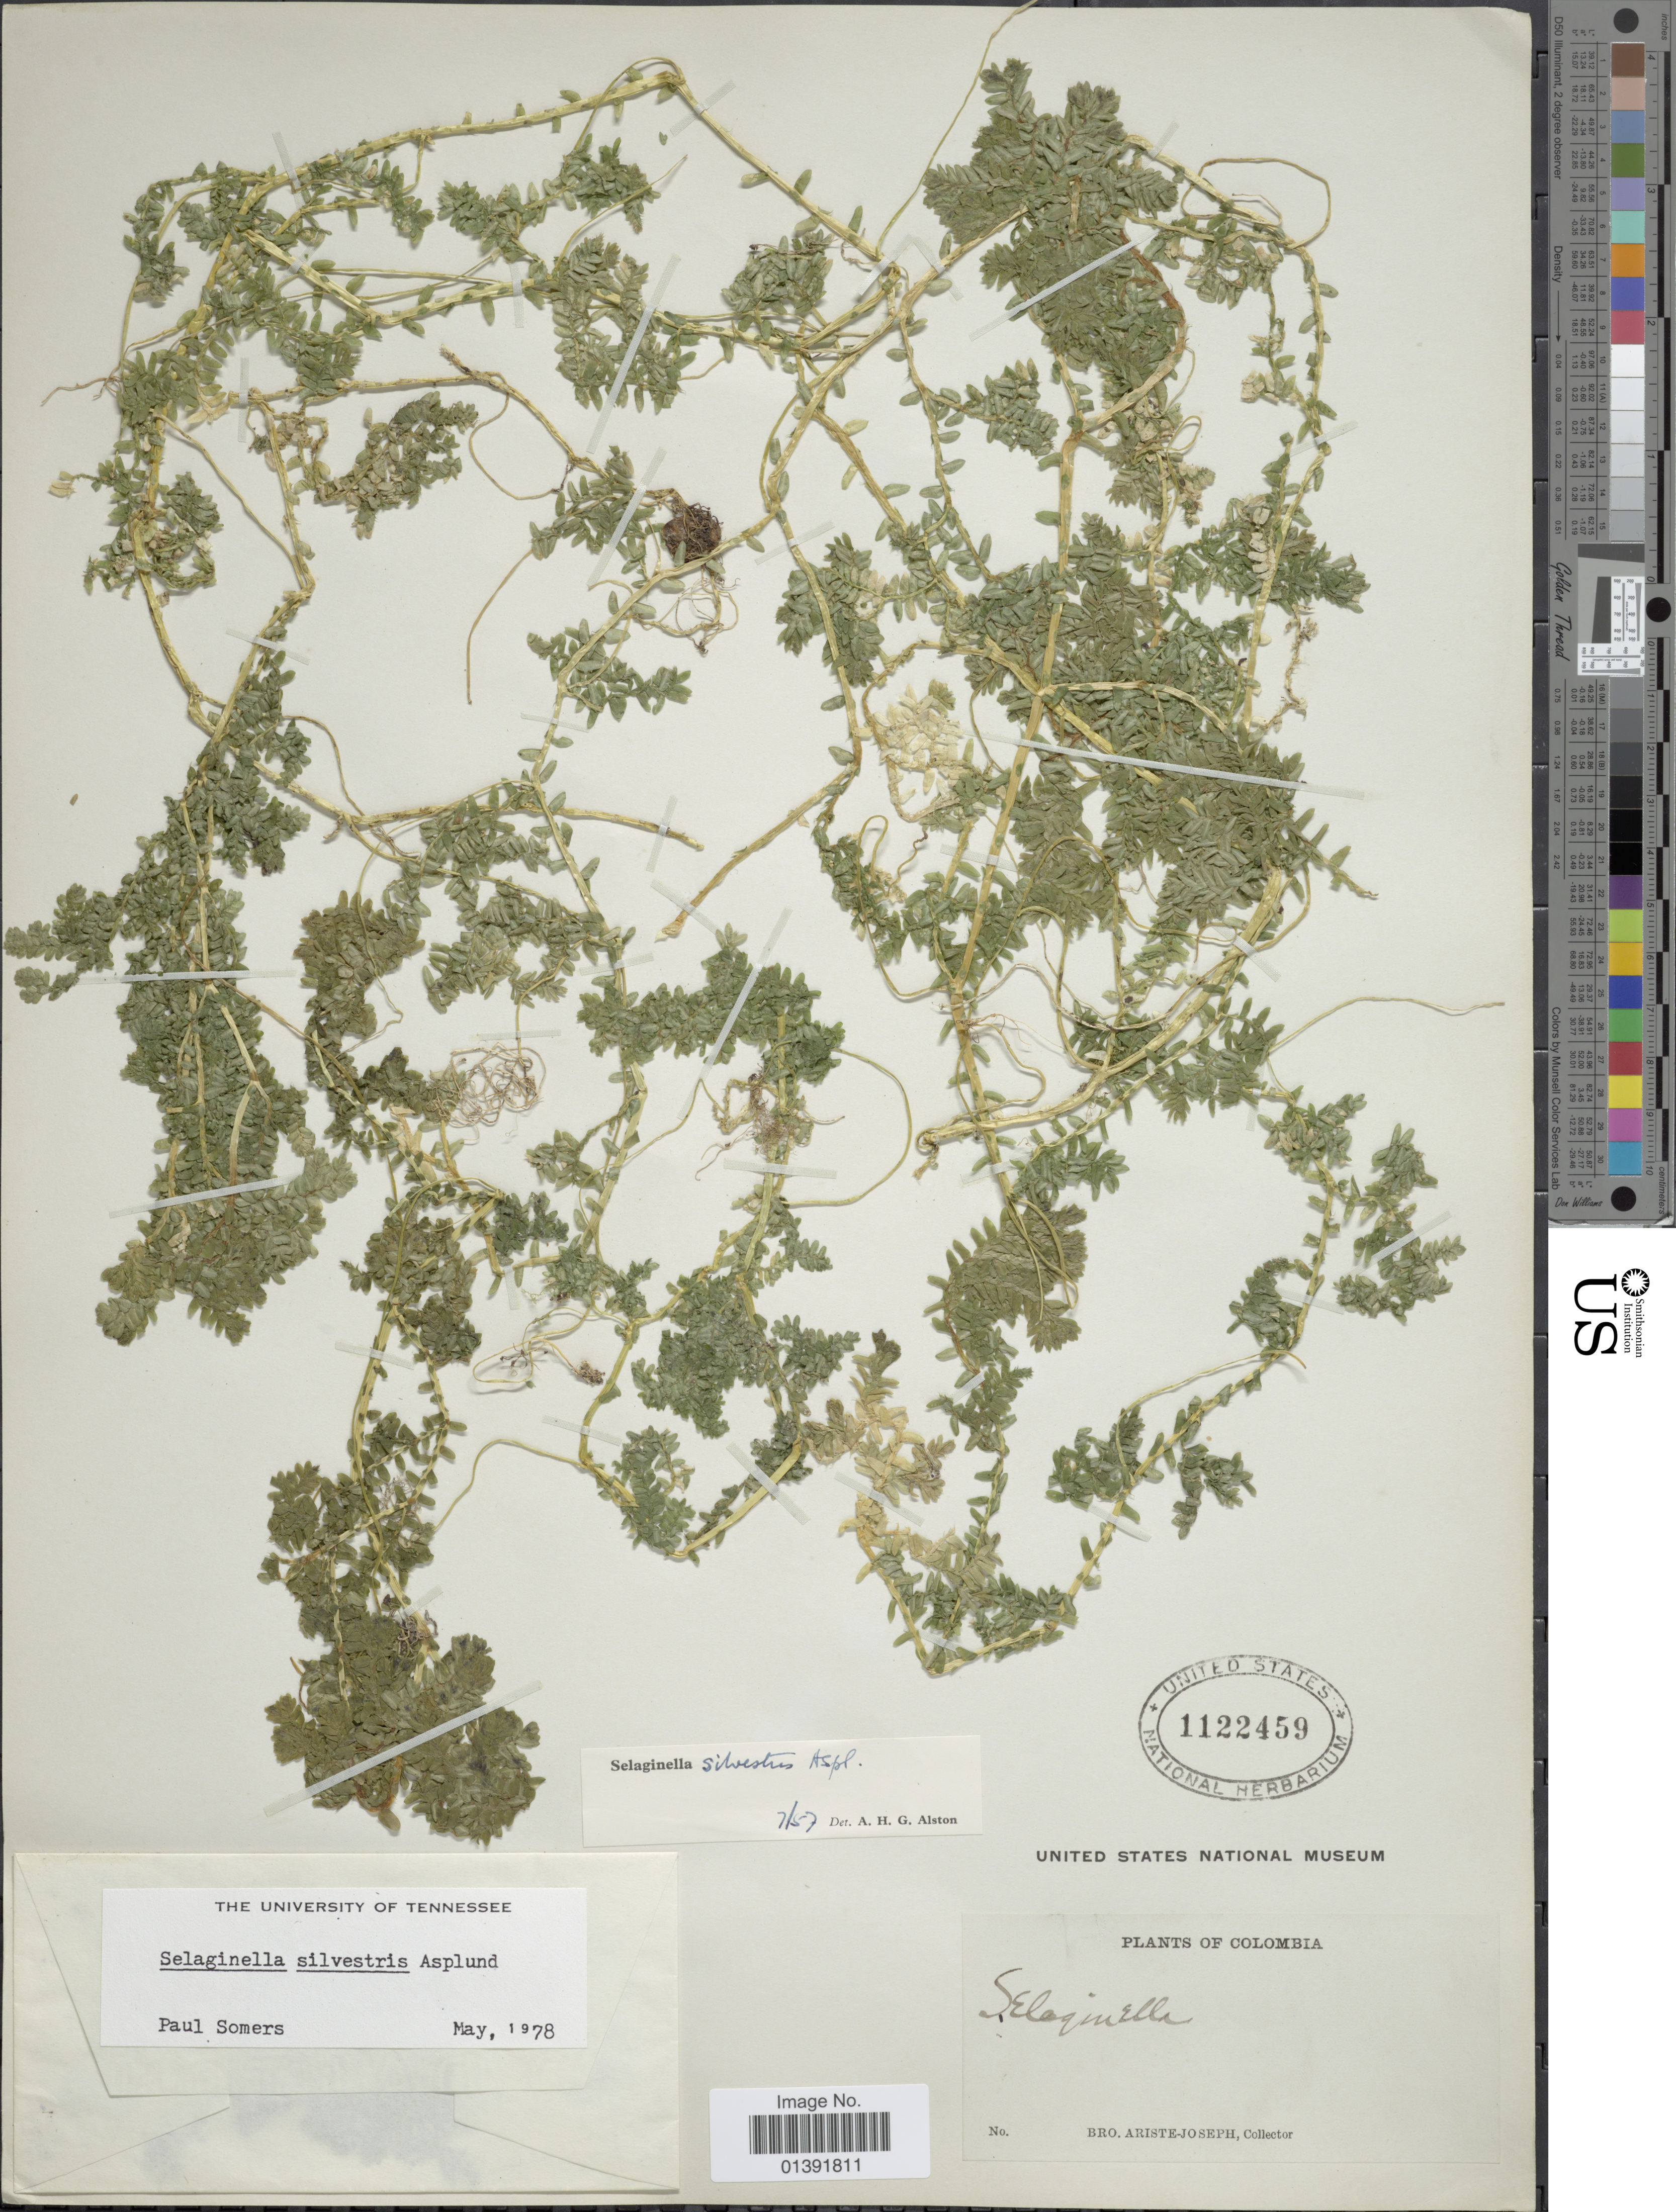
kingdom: Plantae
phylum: Tracheophyta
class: Lycopodiopsida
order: Selaginellales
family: Selaginellaceae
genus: Selaginella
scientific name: Selaginella silvestris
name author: Aspl.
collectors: Bro. Ariste-Joseph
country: Colombia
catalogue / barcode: US 1122459